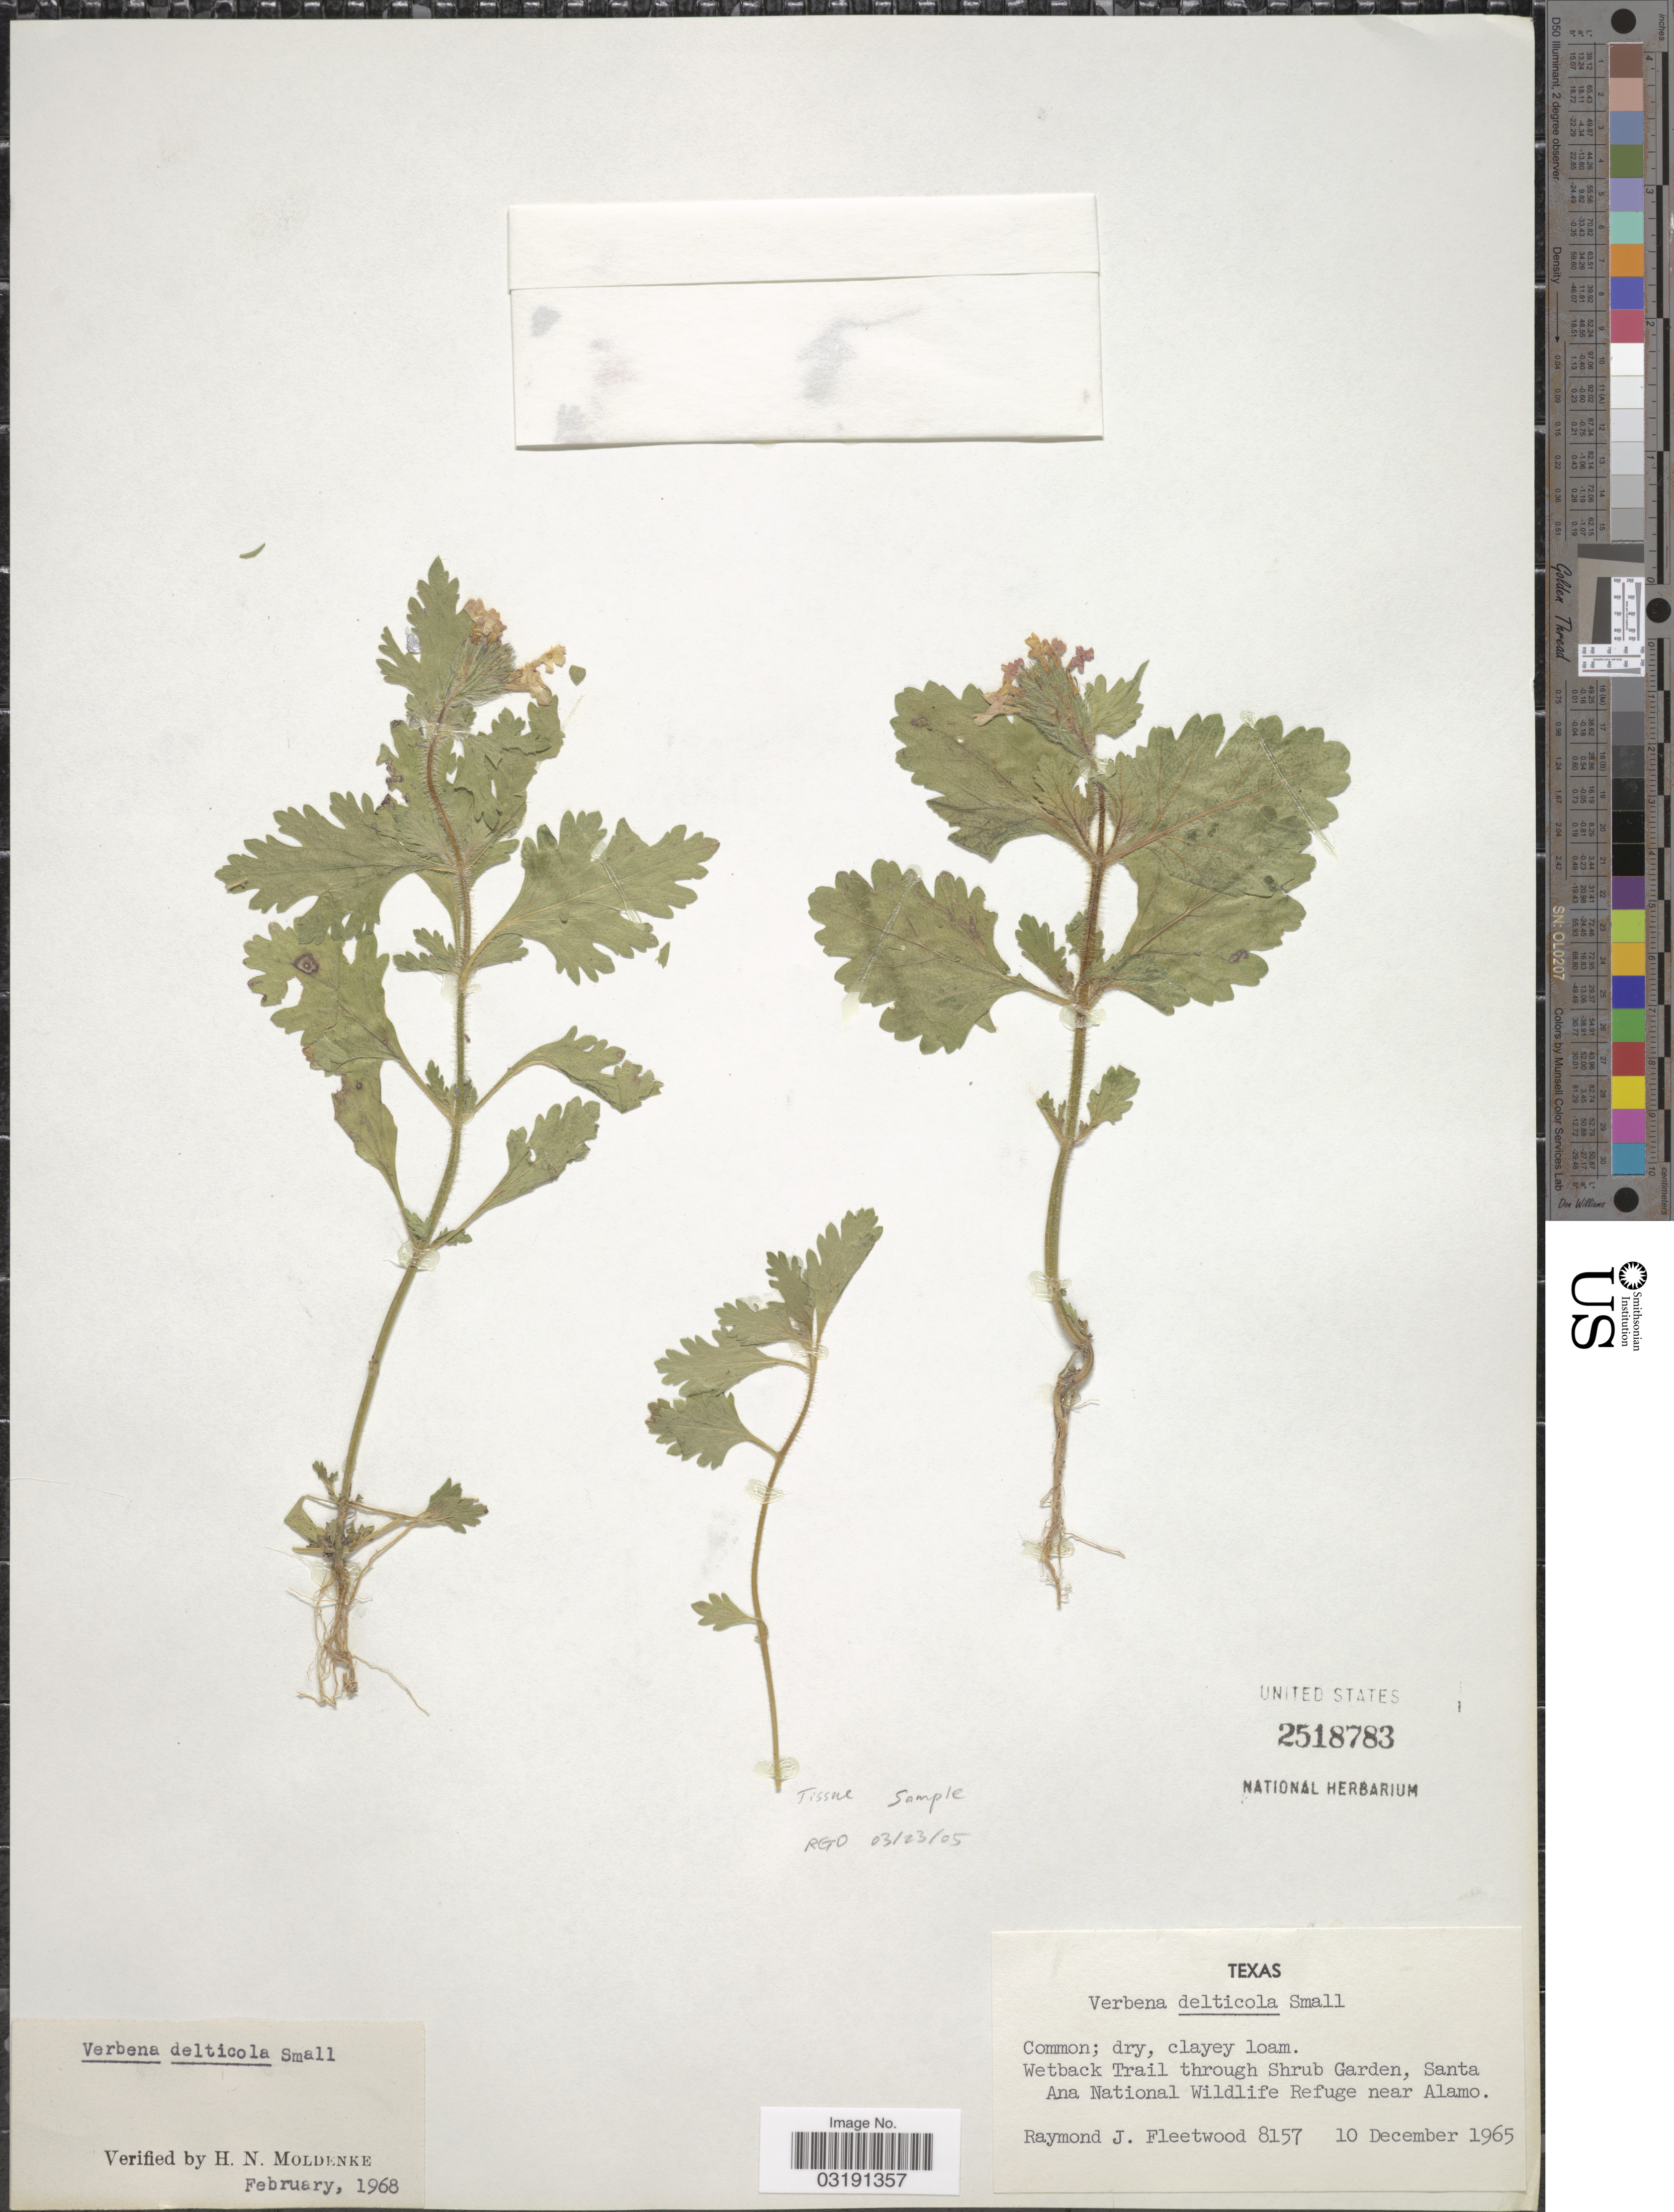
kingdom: Plantae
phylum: Tracheophyta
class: Magnoliopsida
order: Lamiales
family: Verbenaceae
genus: Verbena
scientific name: Verbena delticola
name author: Small ex Perry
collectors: R. J. Fleetwood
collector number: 8157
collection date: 1965-12-10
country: United States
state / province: Texas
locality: Wetback Trail through Shrub Garden, Santa Ana National Wildlife Refuge near Alamo.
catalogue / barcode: US 2518783